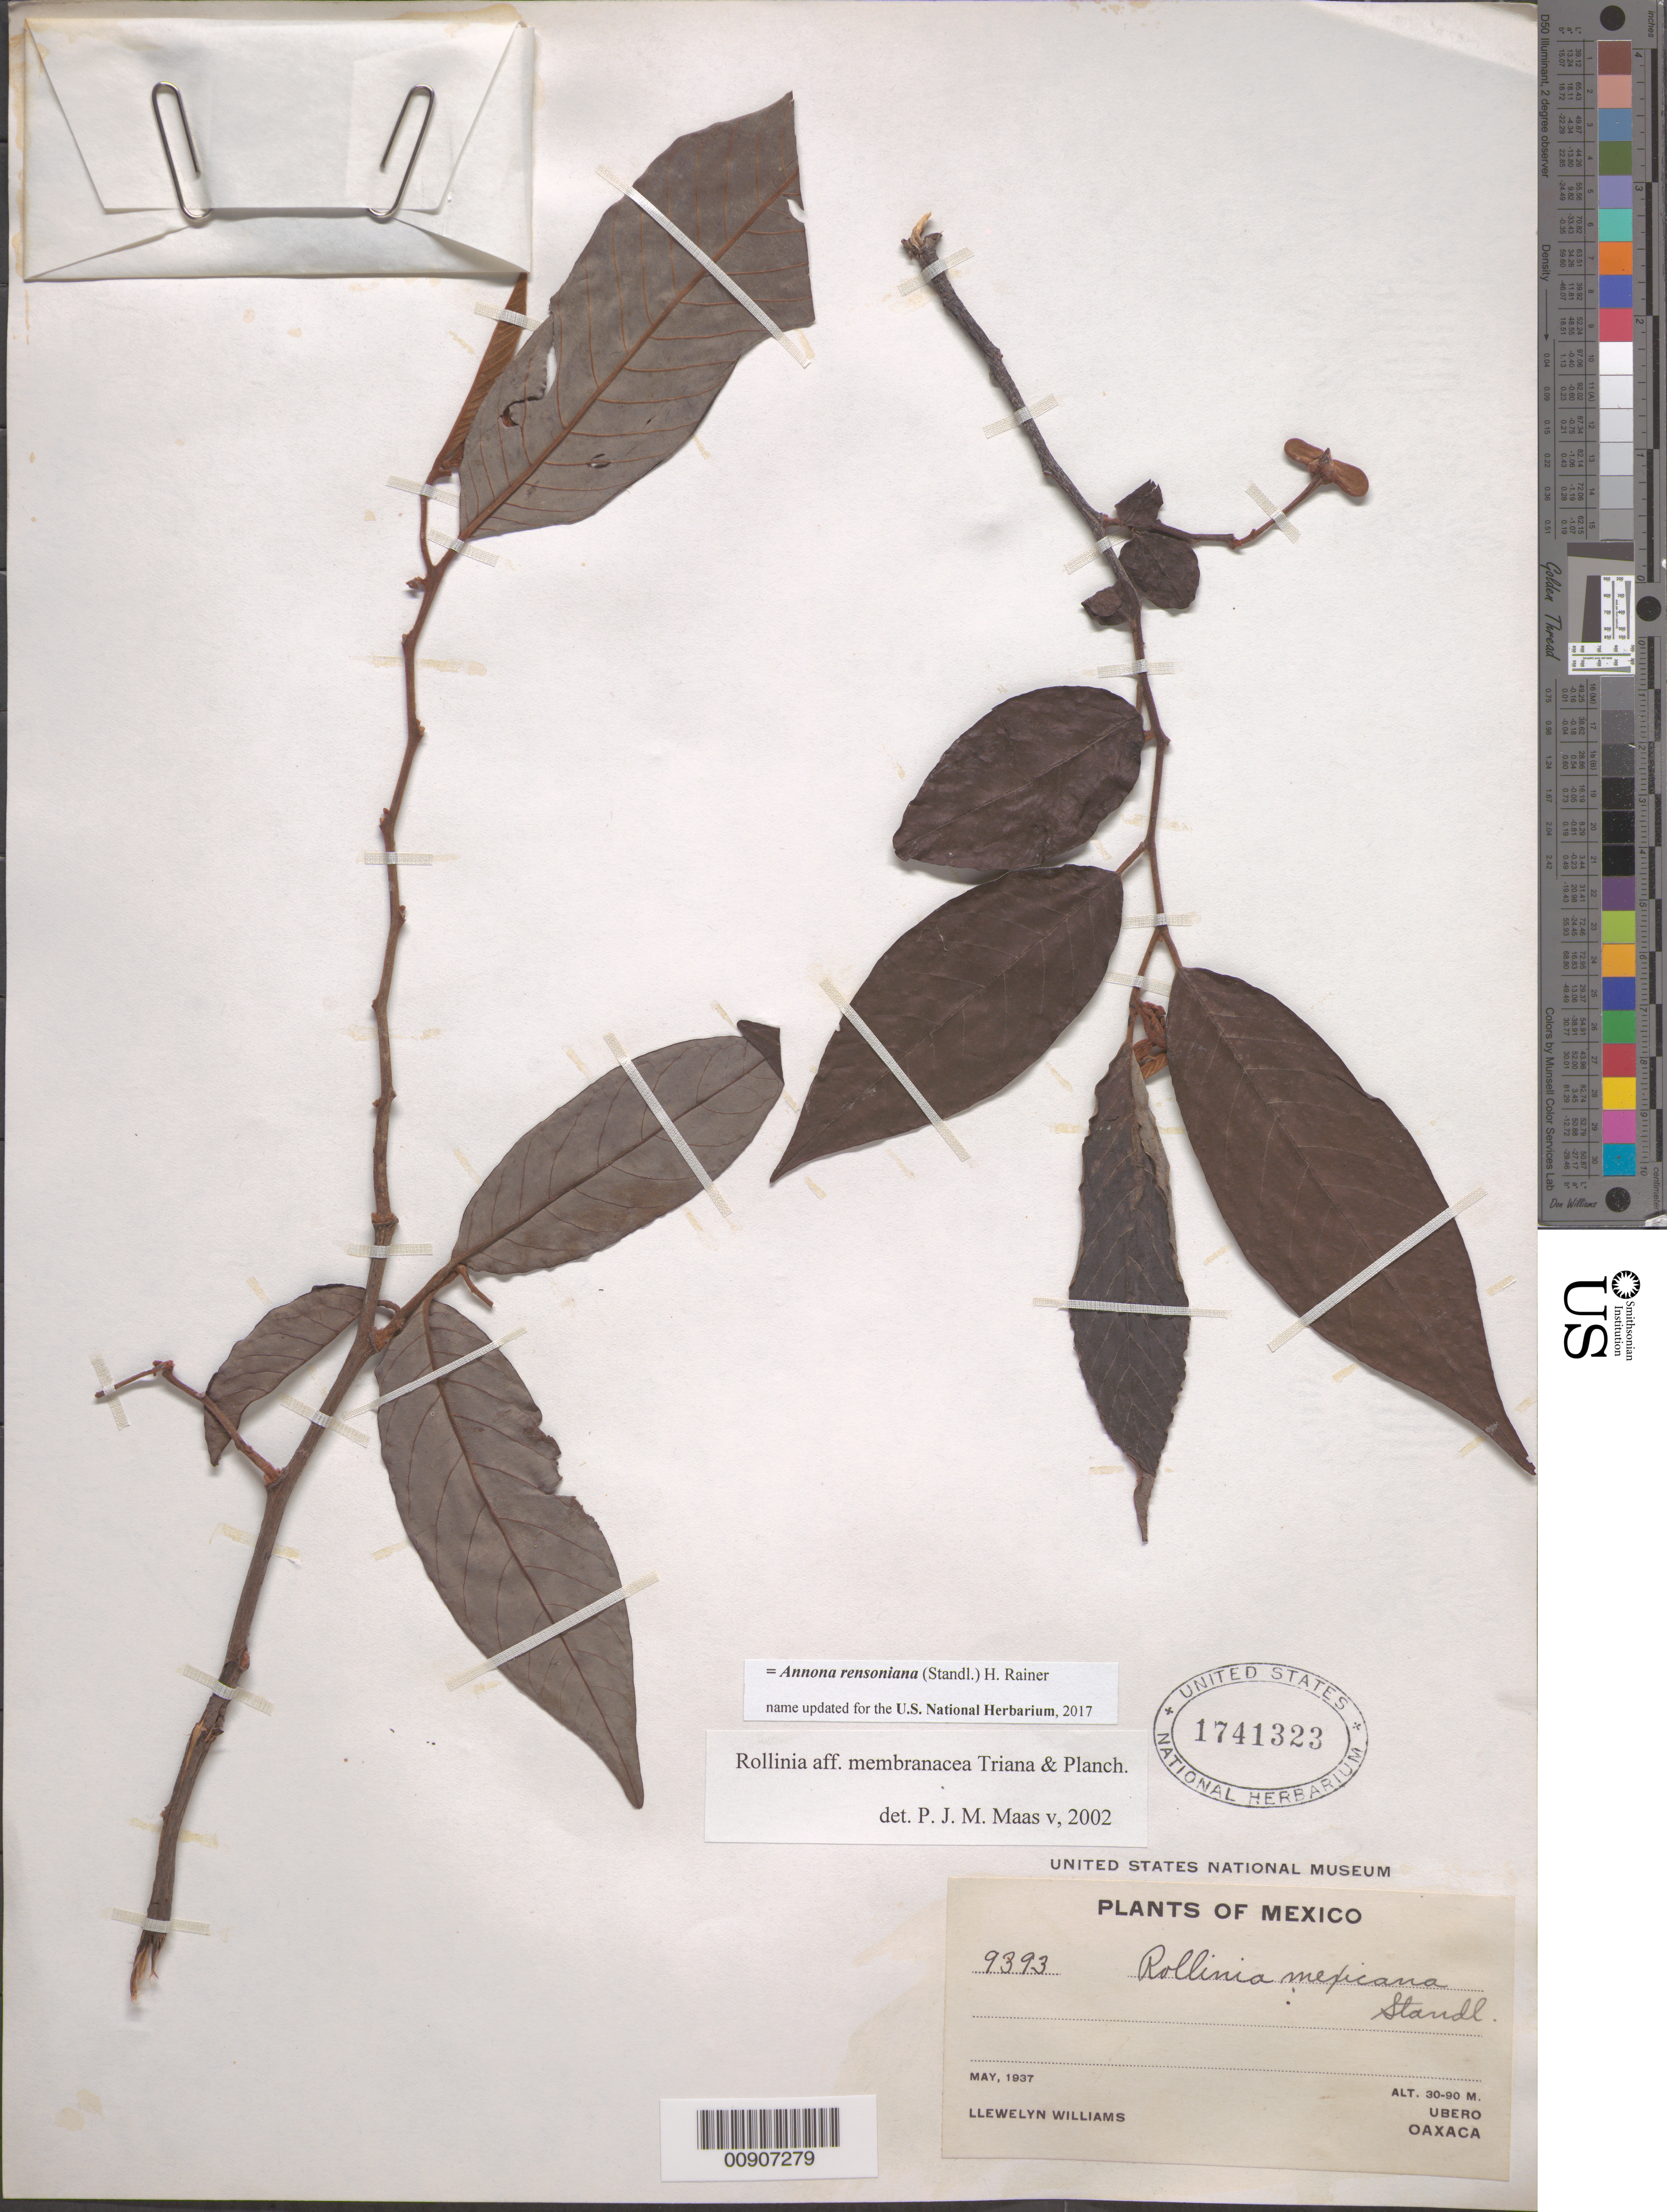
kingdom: Plantae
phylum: Tracheophyta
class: Magnoliopsida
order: Magnoliales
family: Annonaceae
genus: Annona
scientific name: Annona rensoniana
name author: (Standl.) H. Rainer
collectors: L. Williams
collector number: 9393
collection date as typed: May 1937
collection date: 1937-05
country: Mexico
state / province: Oaxaca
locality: Ubero, Oaxaca.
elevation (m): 90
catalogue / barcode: US 1741323